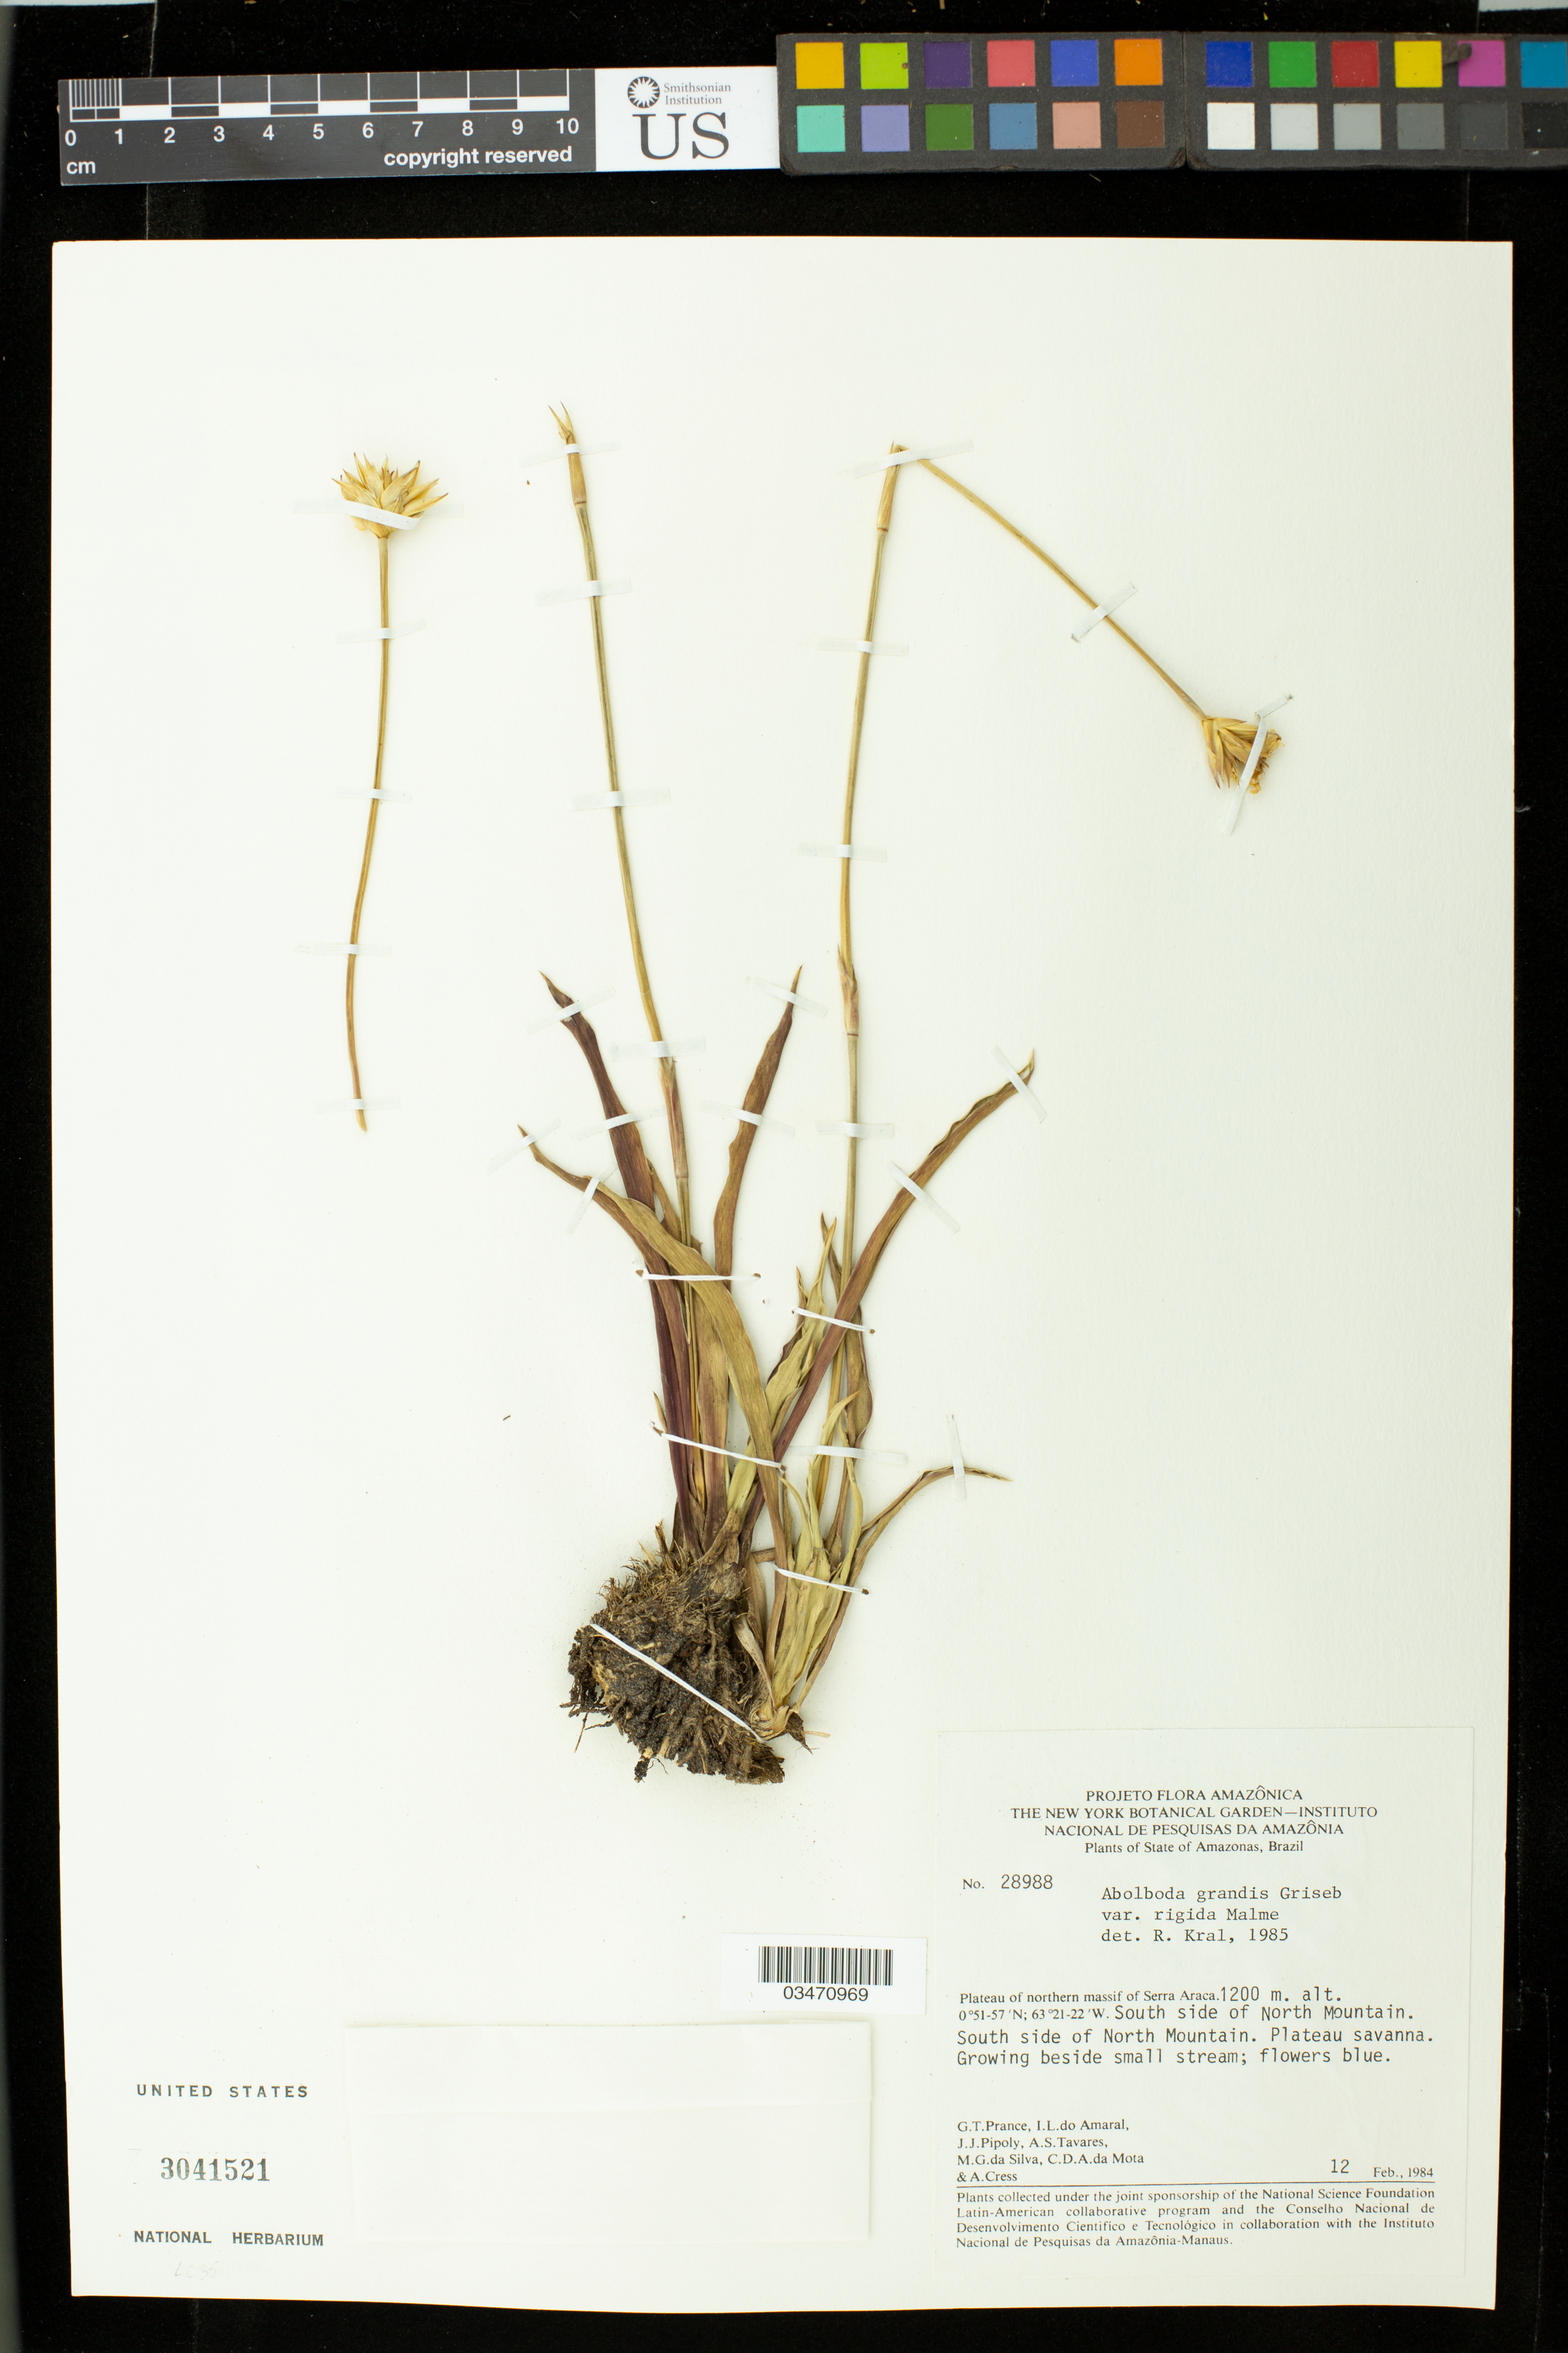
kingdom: Plantae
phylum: Tracheophyta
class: Liliopsida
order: Poales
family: Xyridaceae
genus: Abolboda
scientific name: Abolboda grandis var. rigida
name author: Malme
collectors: G. T. Prance, I. L. Amaral, J. J. Pipoly, A. S. Tavares & et al.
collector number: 28988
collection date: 1984-02-12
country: Brazil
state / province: Amazonas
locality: Amazonica. Plateau of northern massif of Serra Araca. South side of North Mountain. Plateau savanna.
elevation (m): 1200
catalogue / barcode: US 3041521